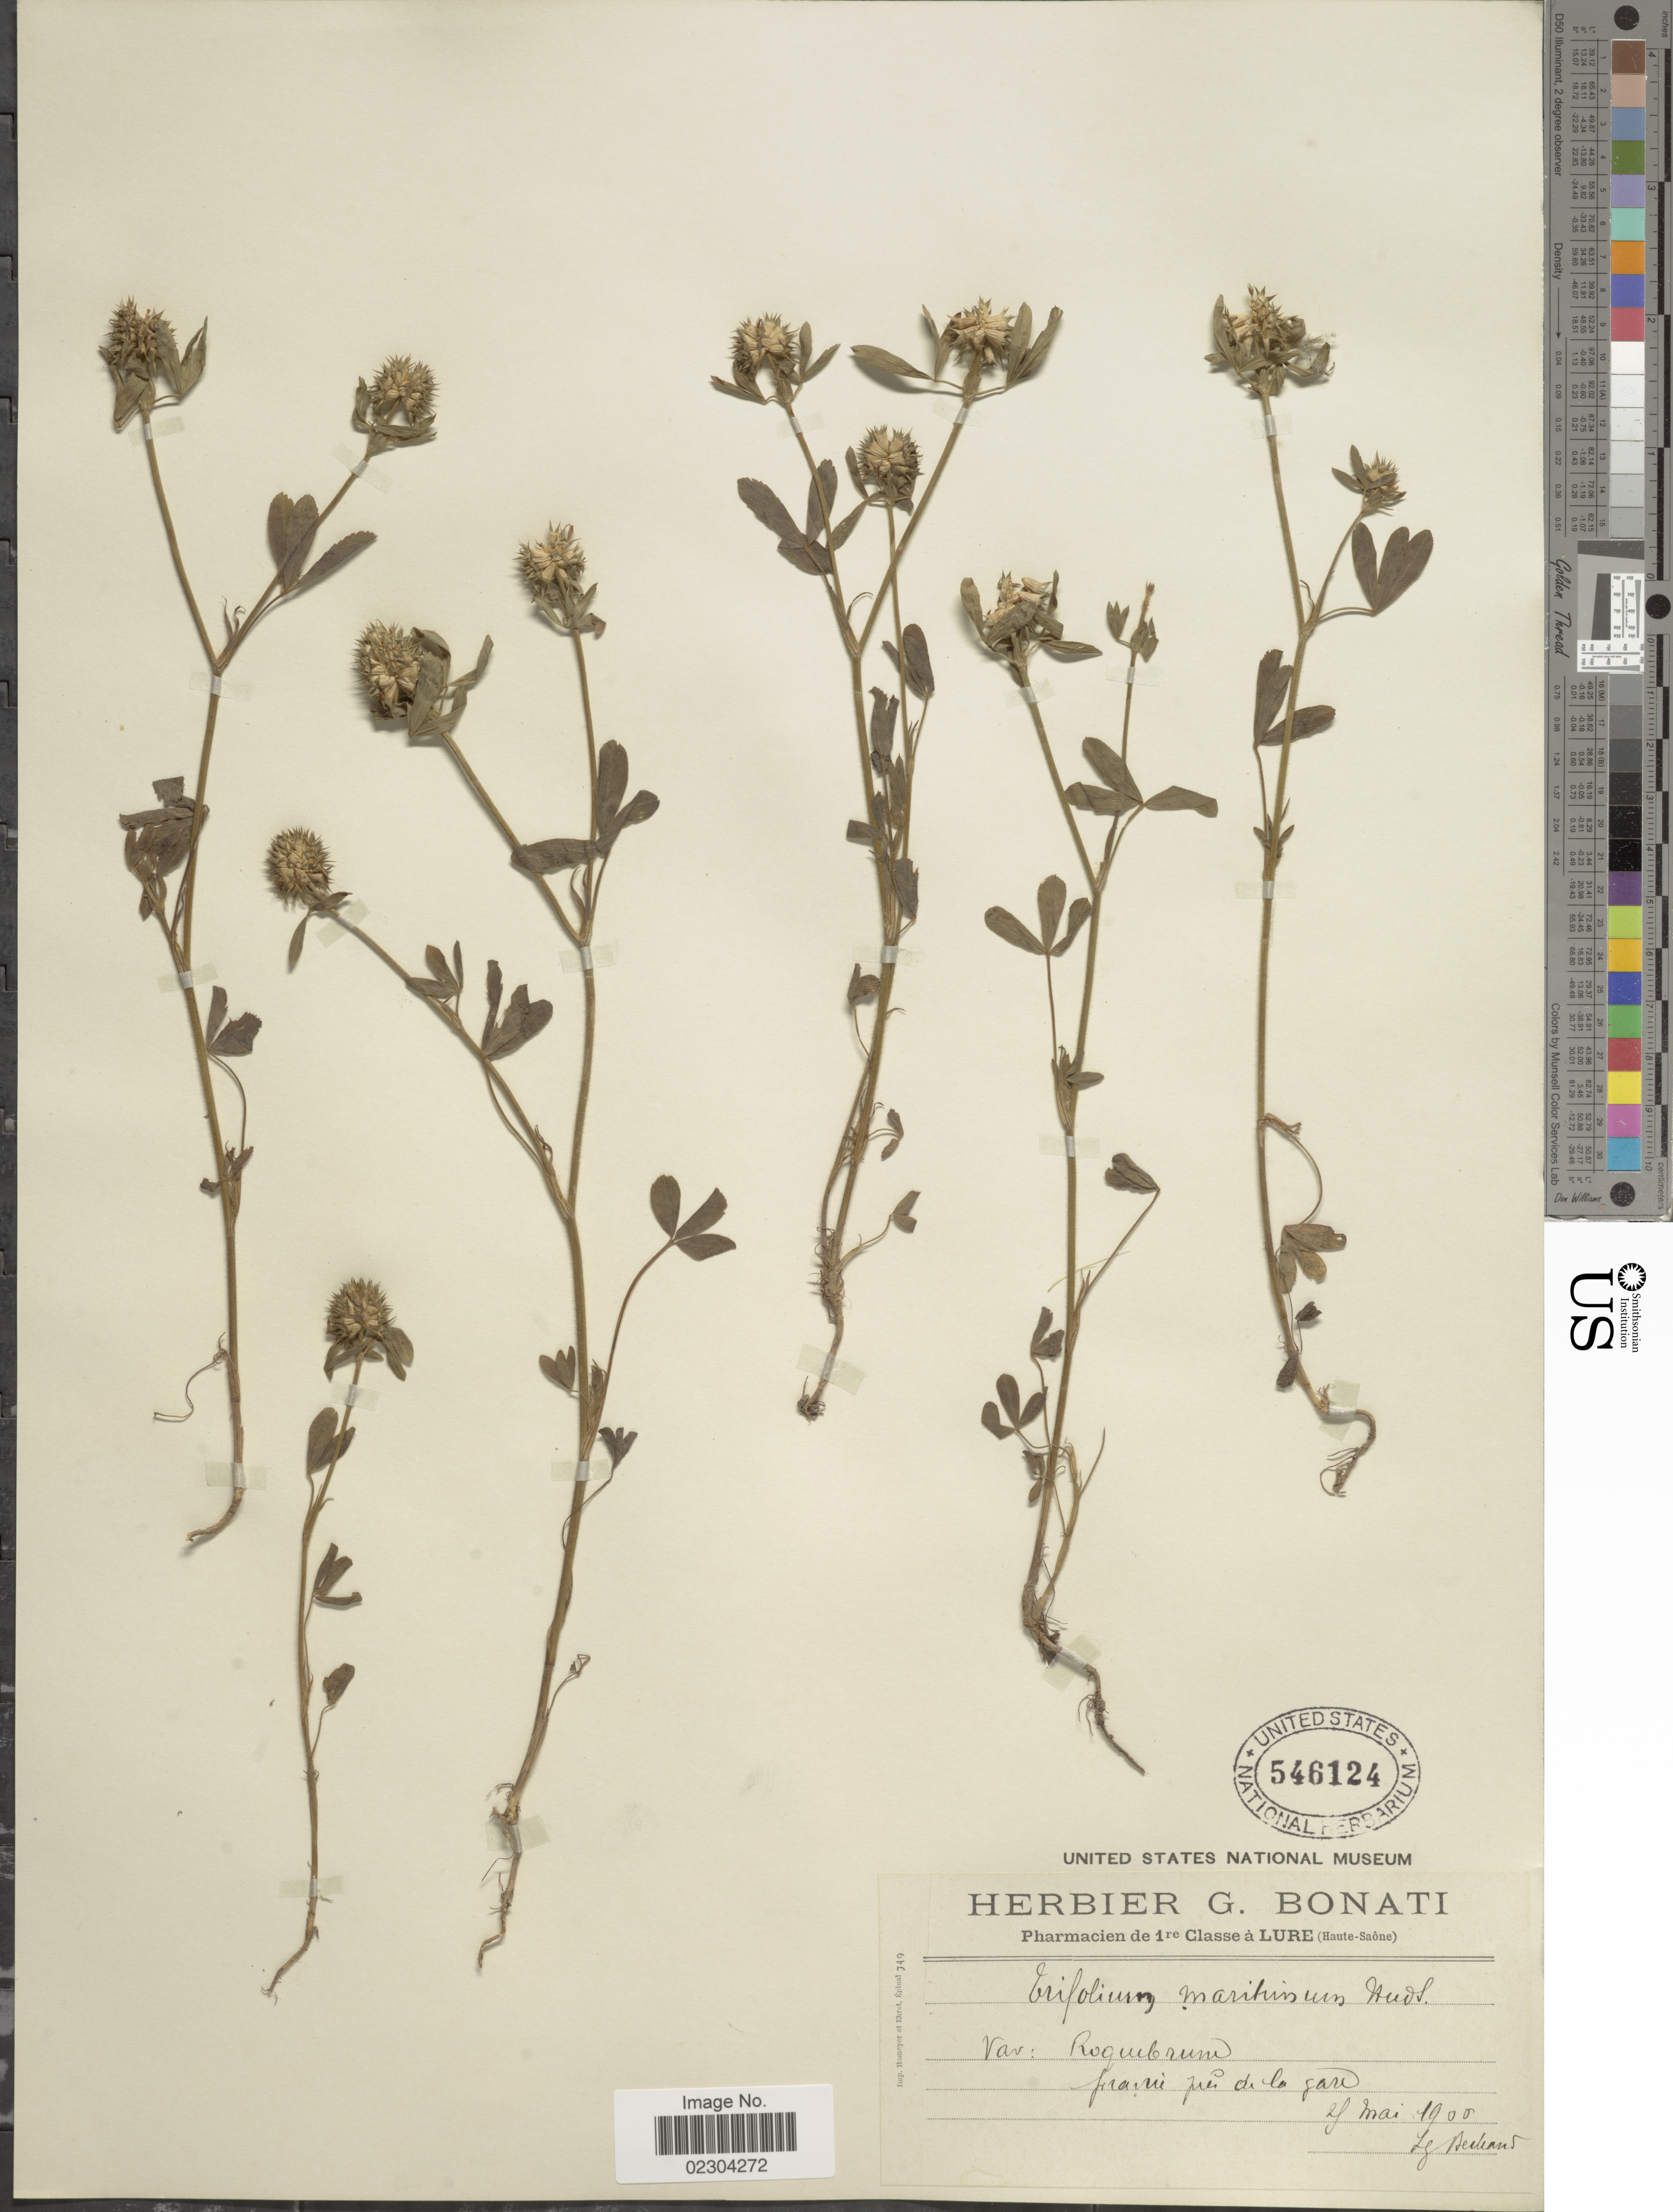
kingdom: Plantae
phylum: Tracheophyta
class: Magnoliopsida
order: Fabales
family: Fabaceae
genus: Trifolium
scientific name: Trifolium maritimum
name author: Huds.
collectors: C. Bertrand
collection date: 1900-05-29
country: France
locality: Var: Roquibruru prairie pres de la garo [interpreted]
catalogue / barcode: US 546124